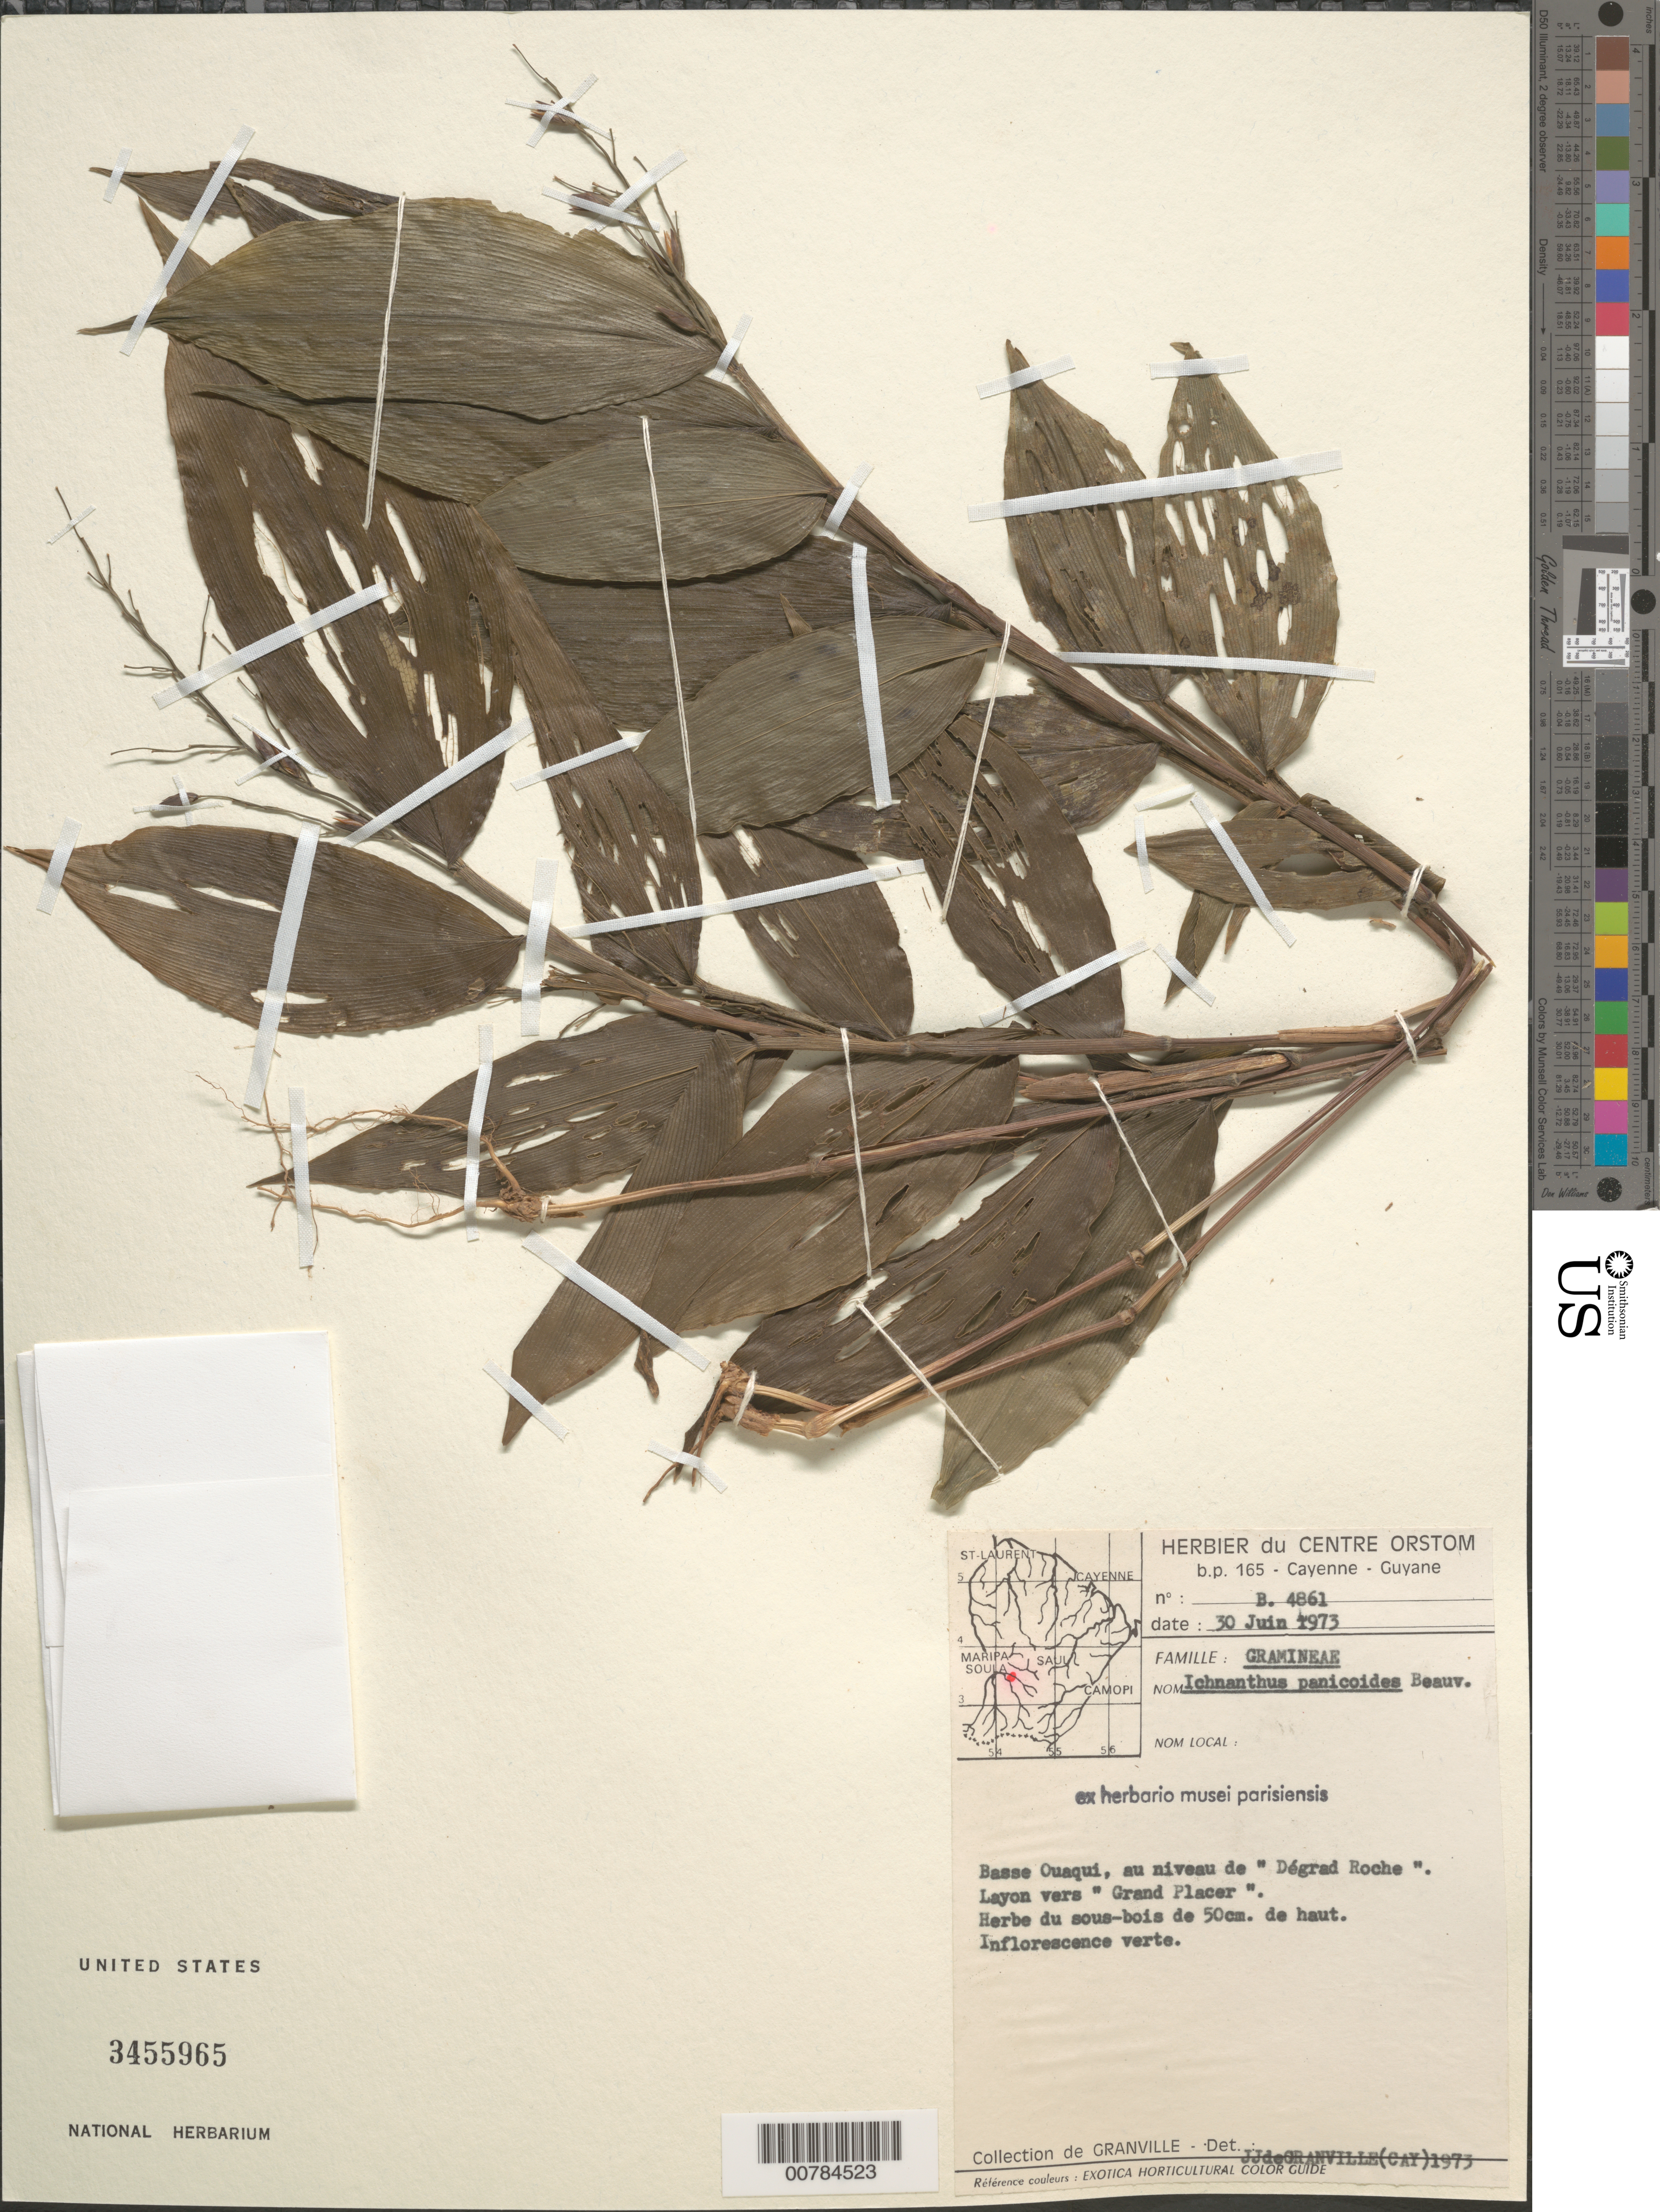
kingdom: Plantae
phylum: Tracheophyta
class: Liliopsida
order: Poales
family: Poaceae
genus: Ichnanthus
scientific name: Ichnanthus panicoides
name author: P. Beauv.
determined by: Granville, J. J. de, (CAY), Institut de Recherche pour le Developpement (IRD) (FRENCH GUIANA)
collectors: J.-J. de Granville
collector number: B 4861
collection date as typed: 30-Jun-73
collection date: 1973-06-30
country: French Guiana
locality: Basse Ouaqui, au niveau de "Dégrad Roche"; layon vers "Grand Placer"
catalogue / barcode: US 3455965